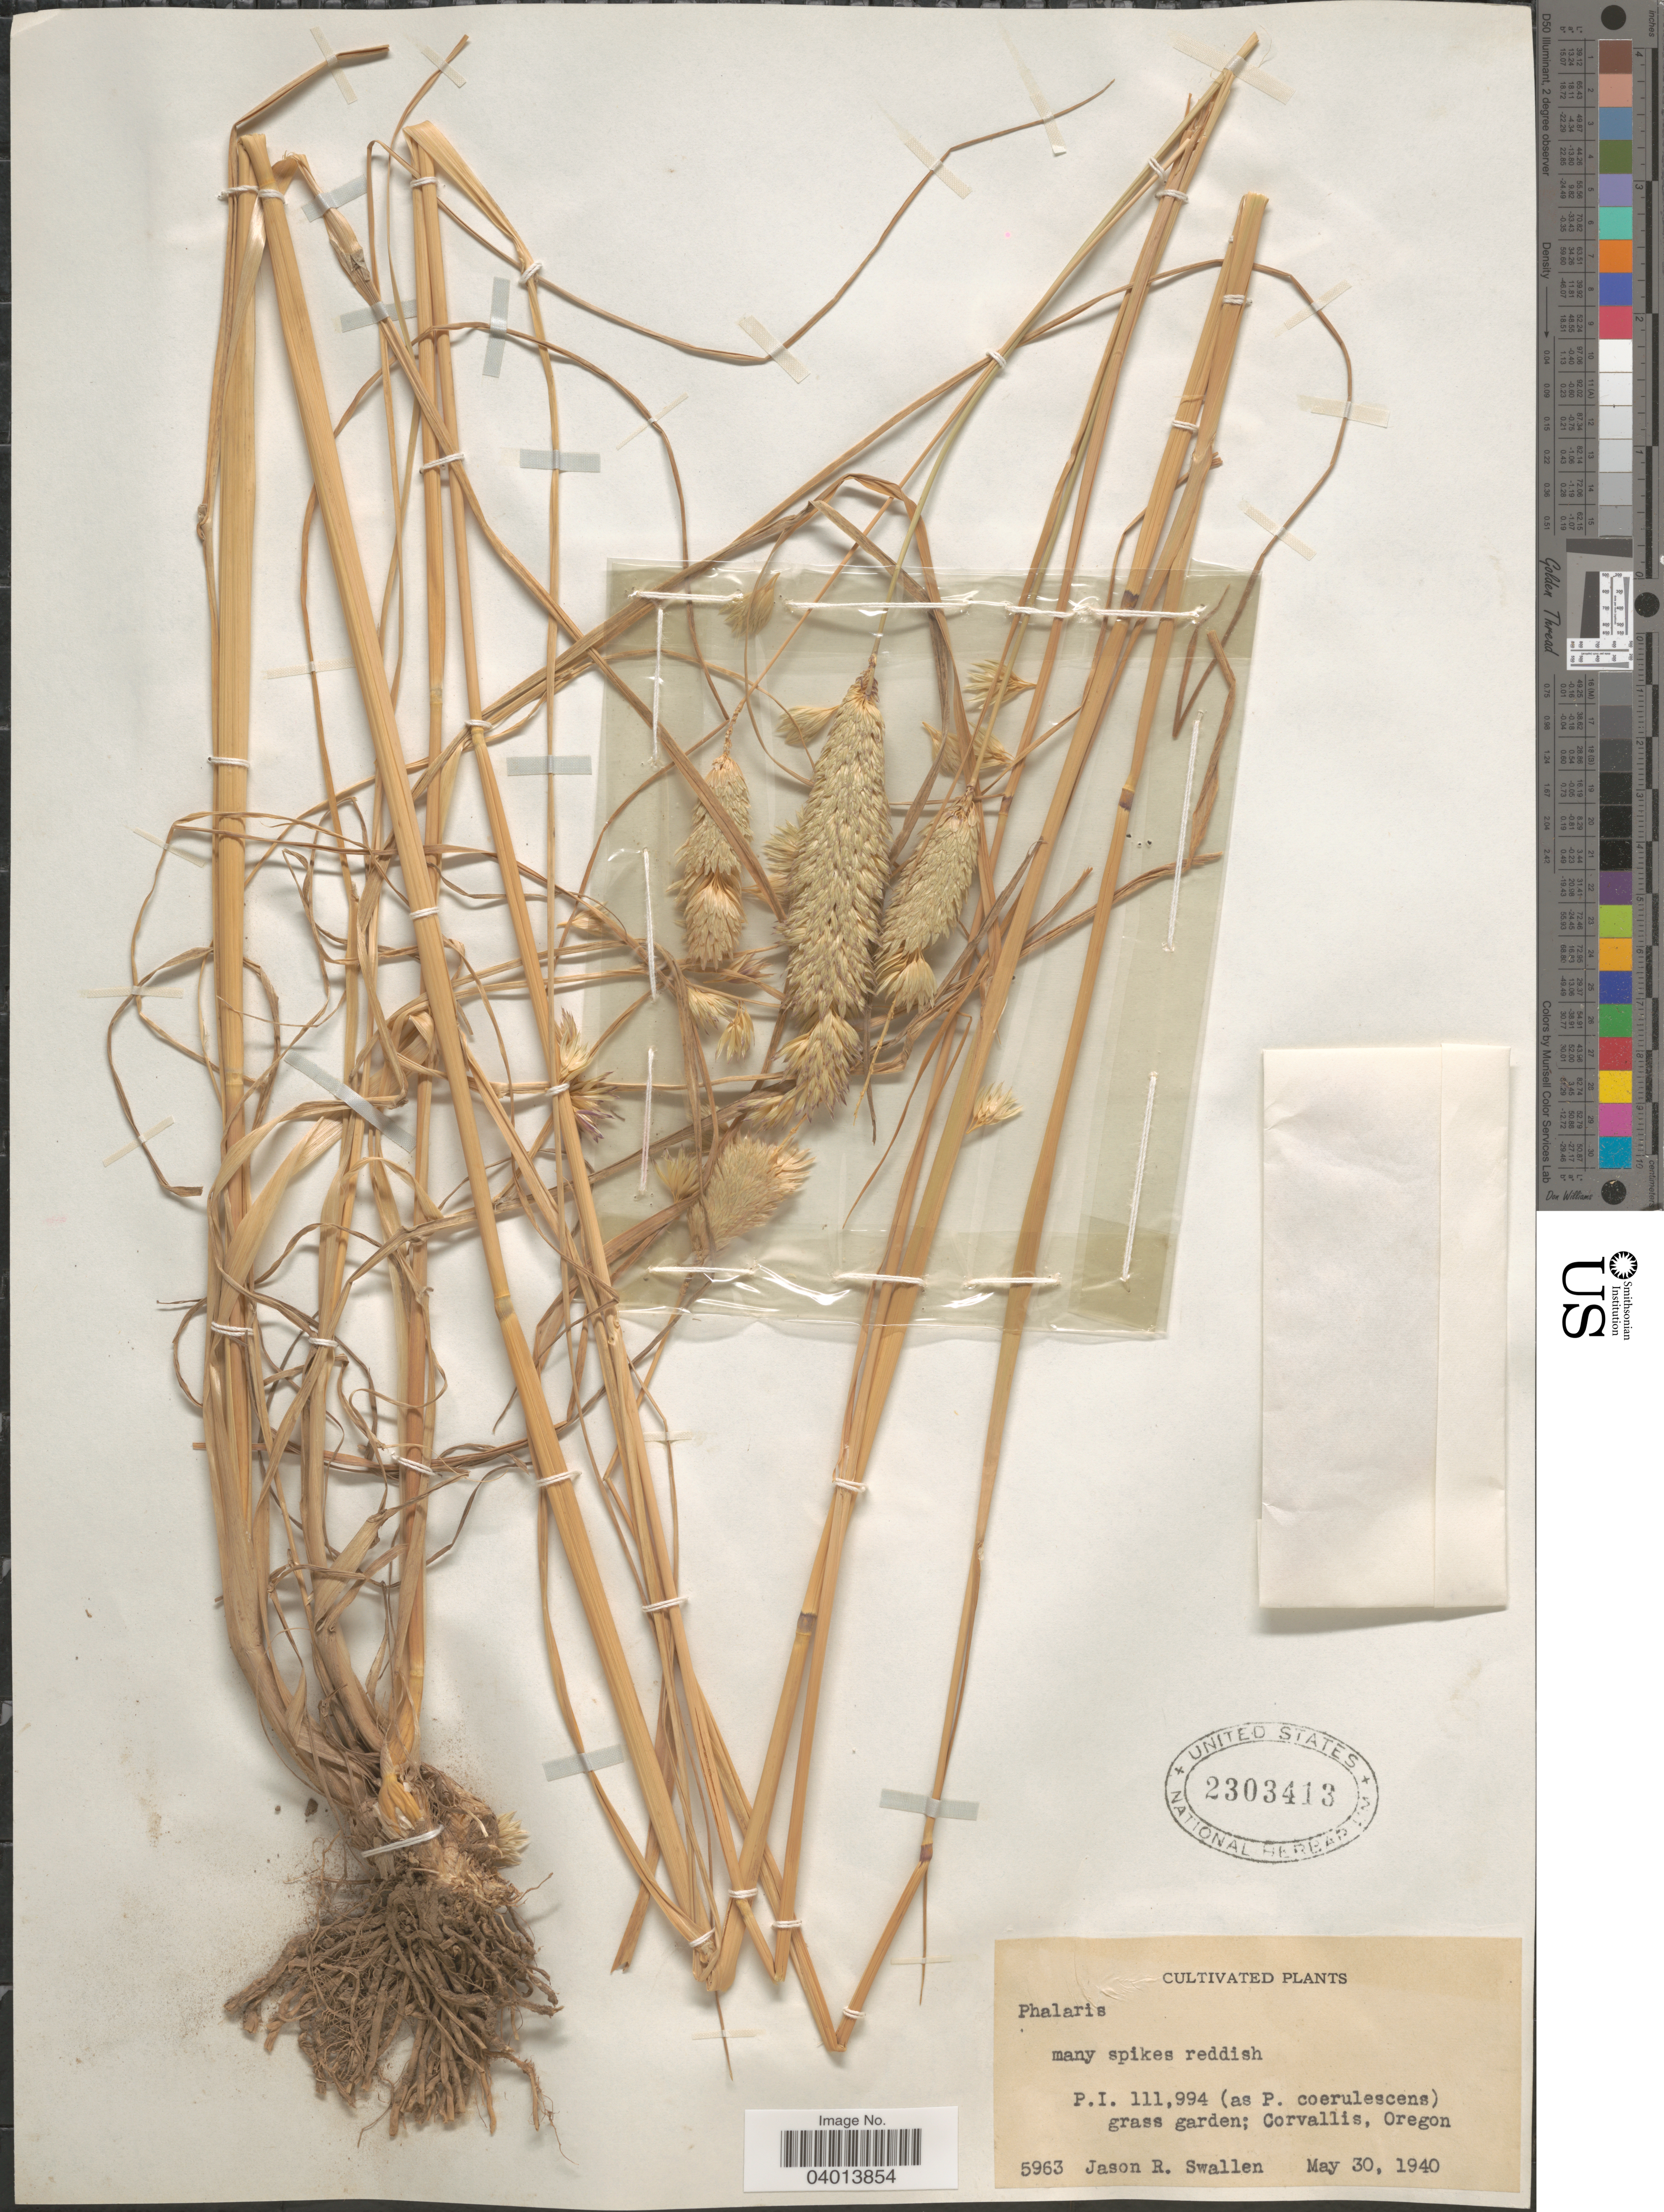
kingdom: Plantae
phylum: Tracheophyta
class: Liliopsida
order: Poales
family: Poaceae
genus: Phalaris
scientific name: Phalaris sp.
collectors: J. R. Swallen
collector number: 5963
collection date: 1940-05-30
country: United States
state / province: Oregon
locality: Grass garden; Corvallis.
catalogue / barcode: US 2303413